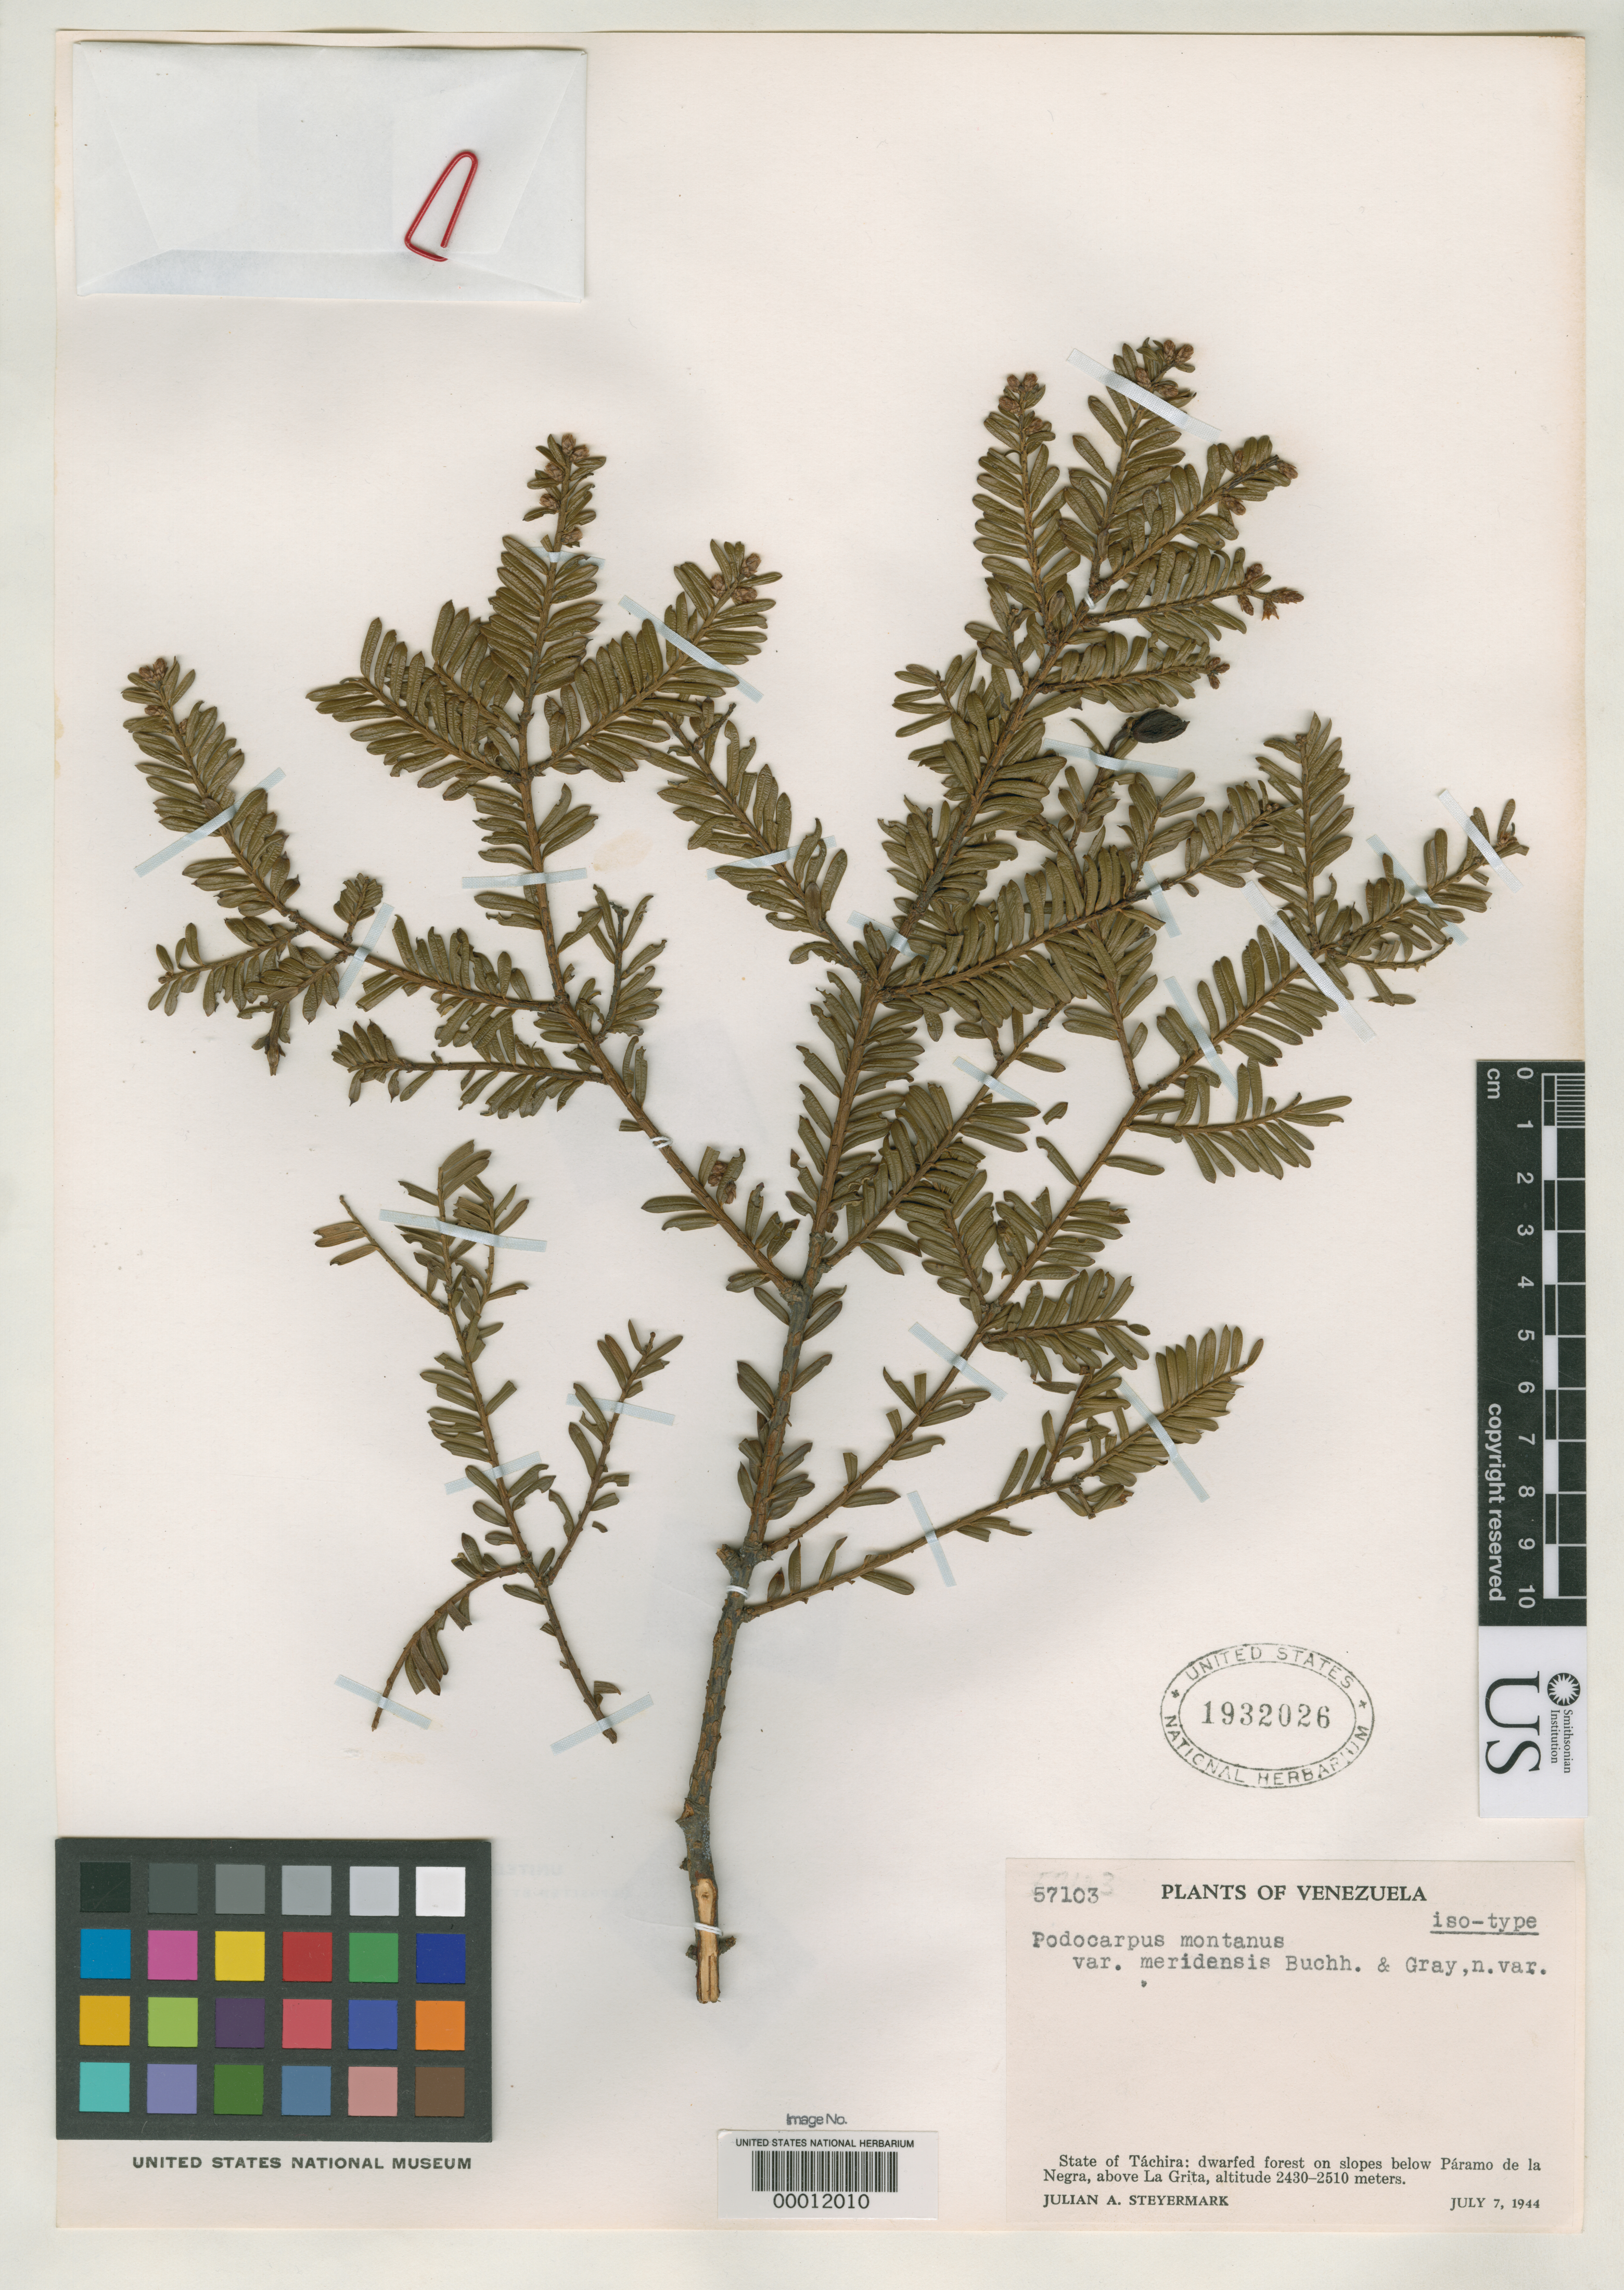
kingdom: Plantae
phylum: Tracheophyta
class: Pinopsida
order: Pinales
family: Podocarpaceae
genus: Podocarpus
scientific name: Podocarpus montanus var. meridensis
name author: J. Buchholz & N.E. Gray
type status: Isotype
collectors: J. Steyermark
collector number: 57103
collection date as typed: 07 Jul 1944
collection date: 1944-07-07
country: Venezuela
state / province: Tachira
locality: Below Parama dela Negra, above La Grita.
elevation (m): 2430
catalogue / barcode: US 1932026